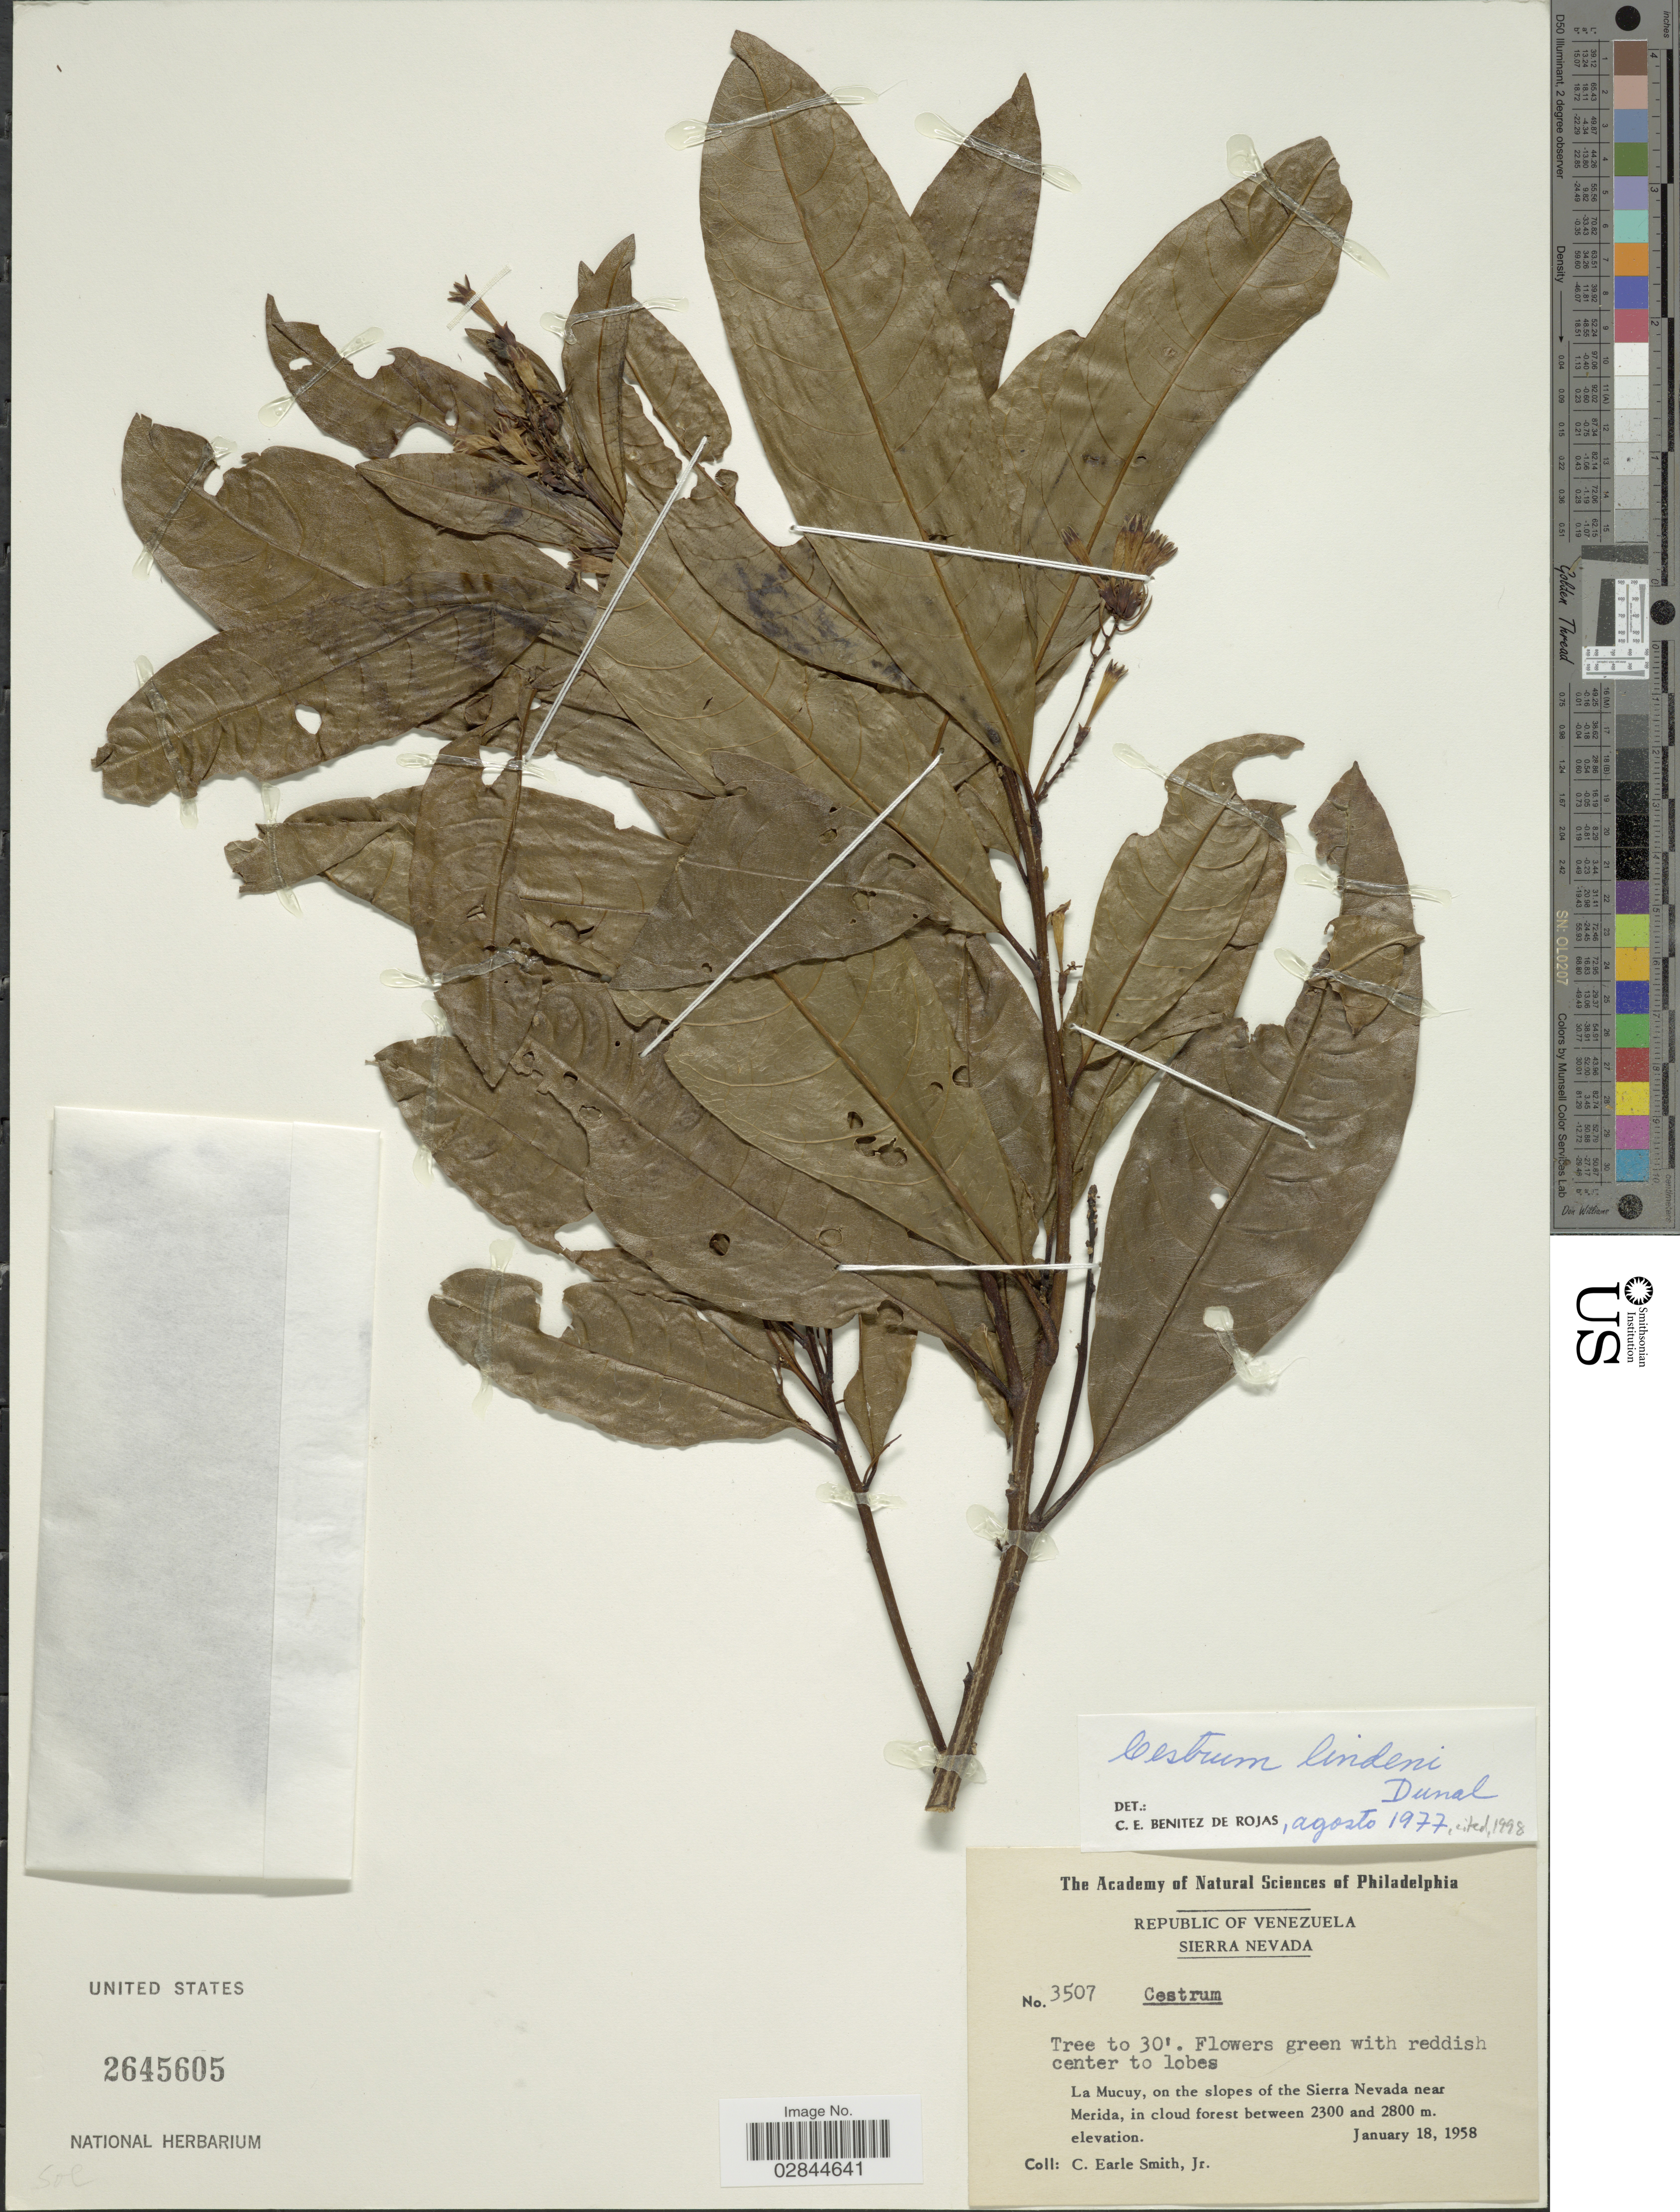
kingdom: Plantae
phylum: Tracheophyta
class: Magnoliopsida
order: Solanales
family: Solanaceae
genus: Cestrum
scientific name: Cestrum lindenii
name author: Dunal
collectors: C. E. Smith Jr.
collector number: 3507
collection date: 1958-01-18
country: Venezuela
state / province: Mérida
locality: Sierra Nevada. La Mucuy, on the slopes of the Sierra Nevada near Merida.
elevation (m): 2300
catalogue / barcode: US 2645605